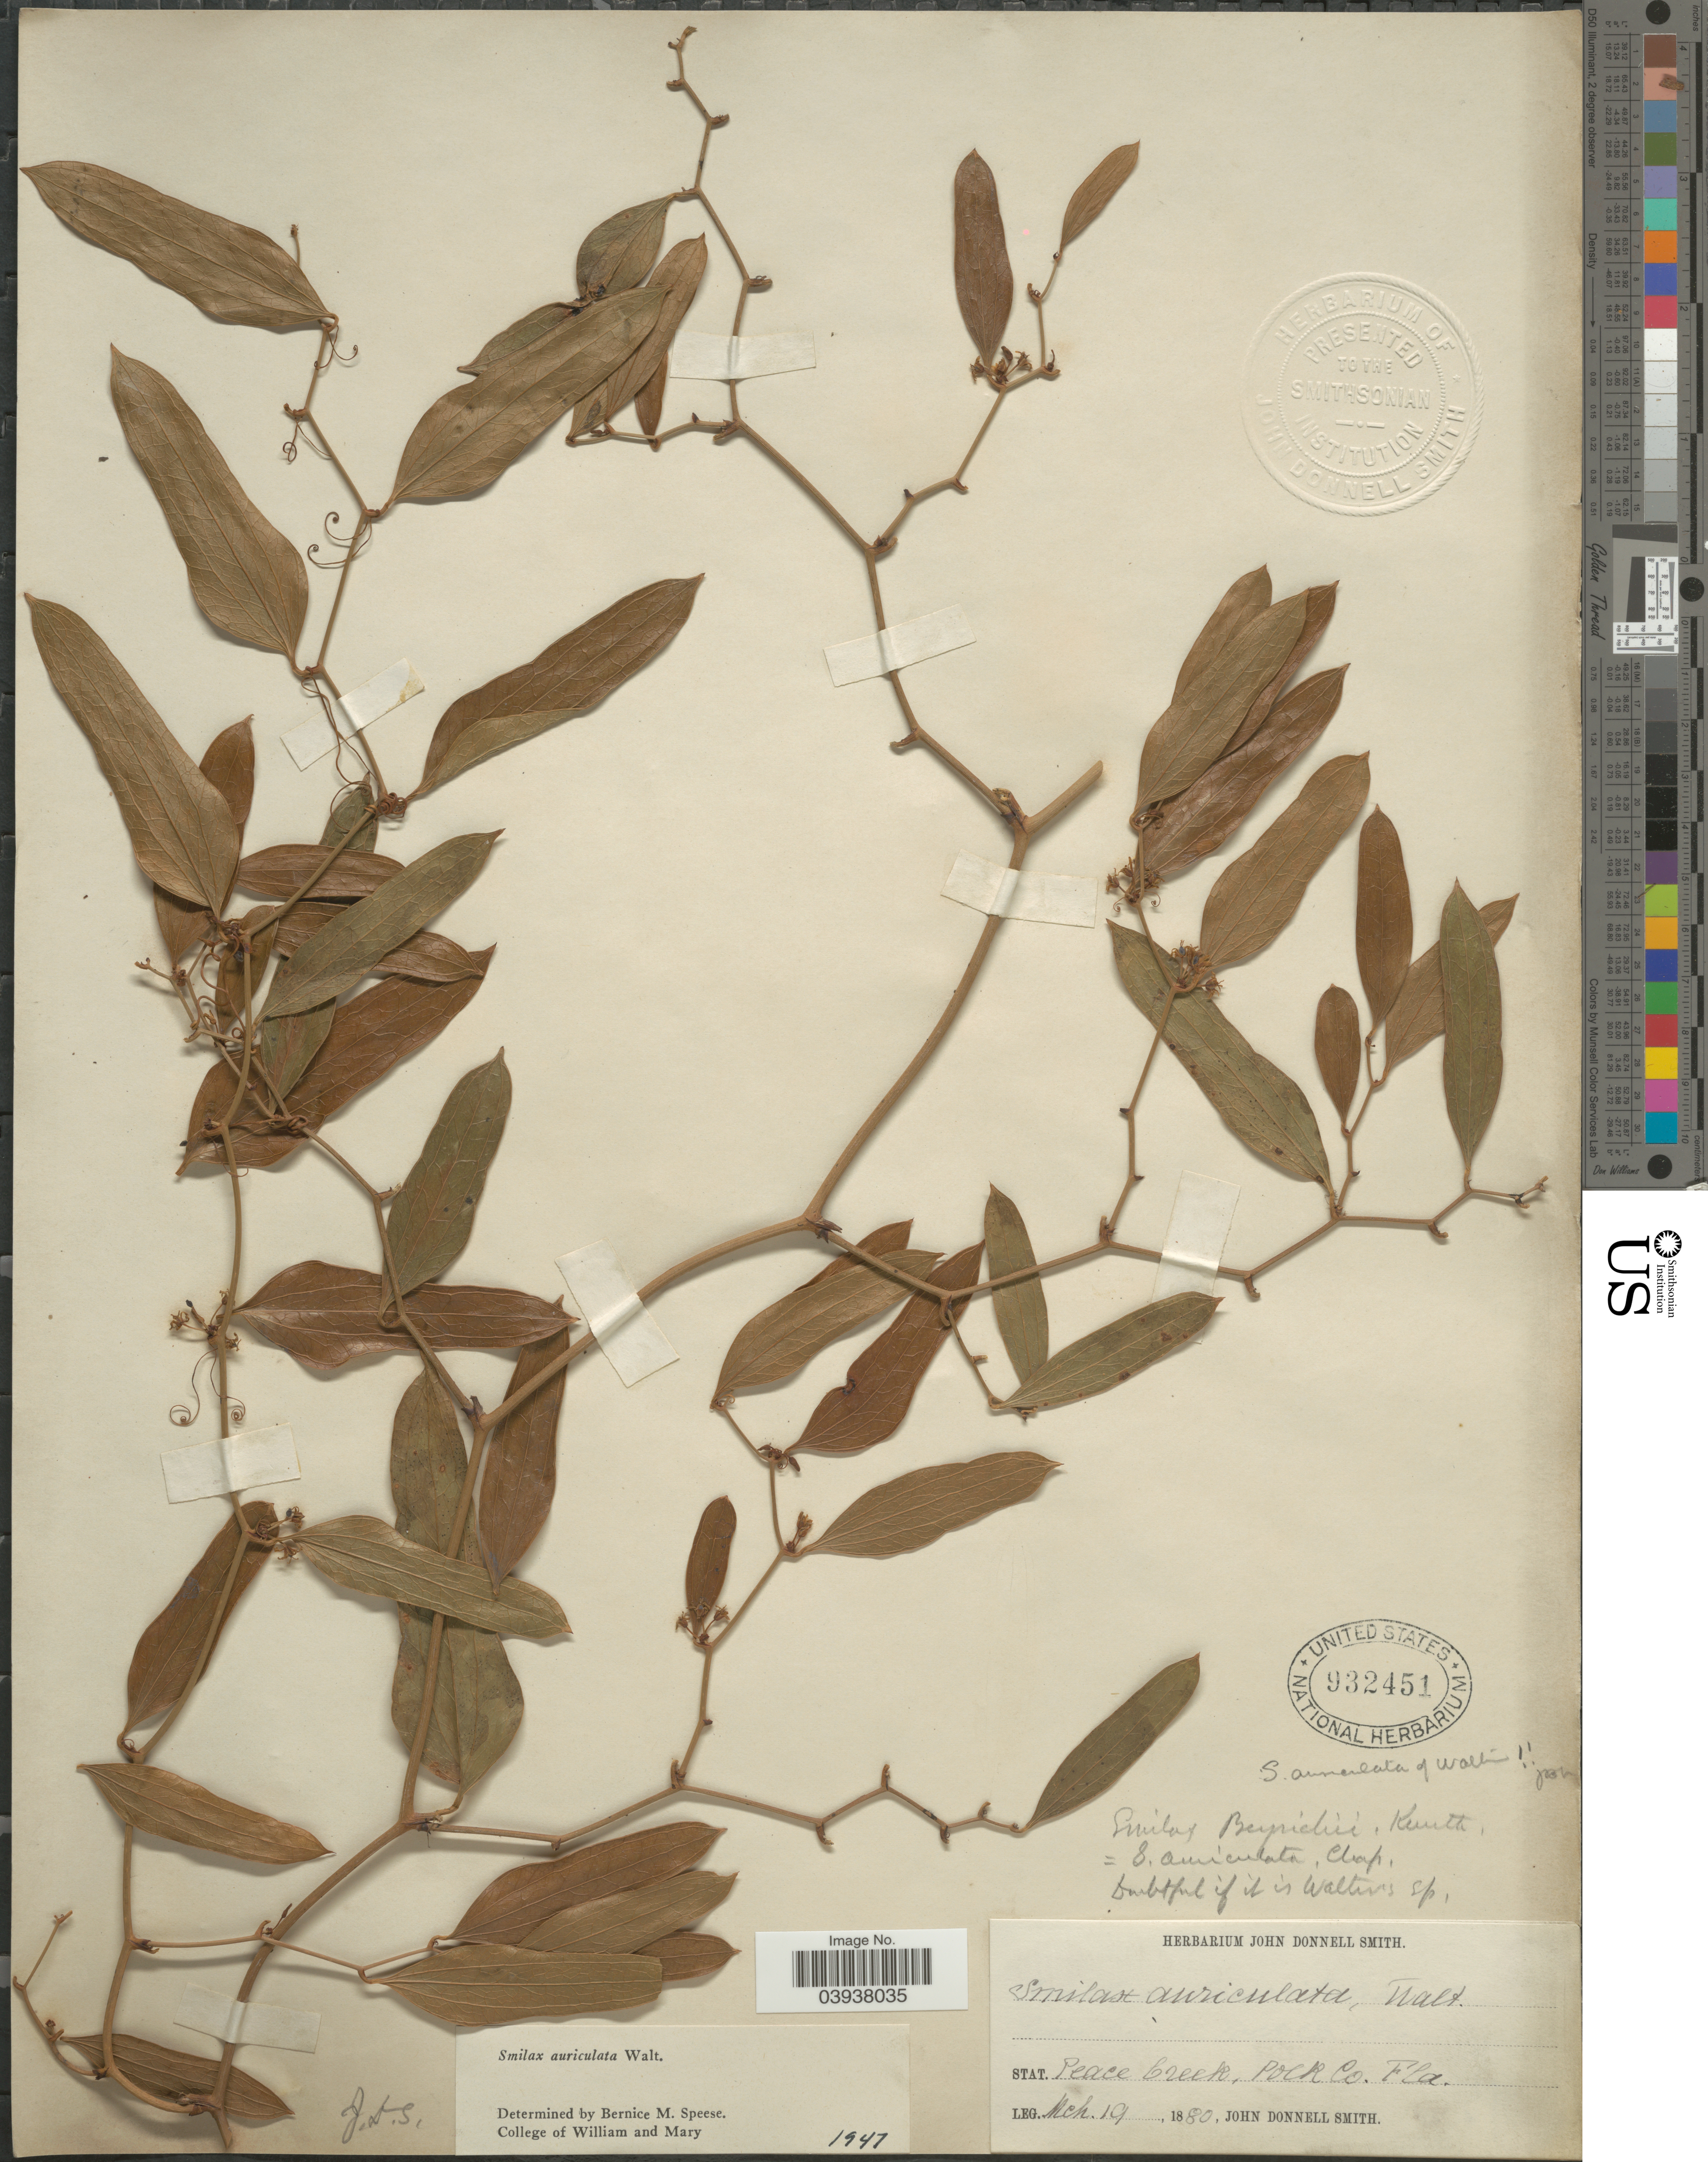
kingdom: Plantae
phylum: Tracheophyta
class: Liliopsida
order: Liliales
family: Smilacaceae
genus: Smilax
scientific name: Smilax auriculata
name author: Walter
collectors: J. Donnell Smith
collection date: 1880-03-19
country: United States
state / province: Florida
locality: Stat. Peace Creek, Polk Co.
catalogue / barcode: US 932451